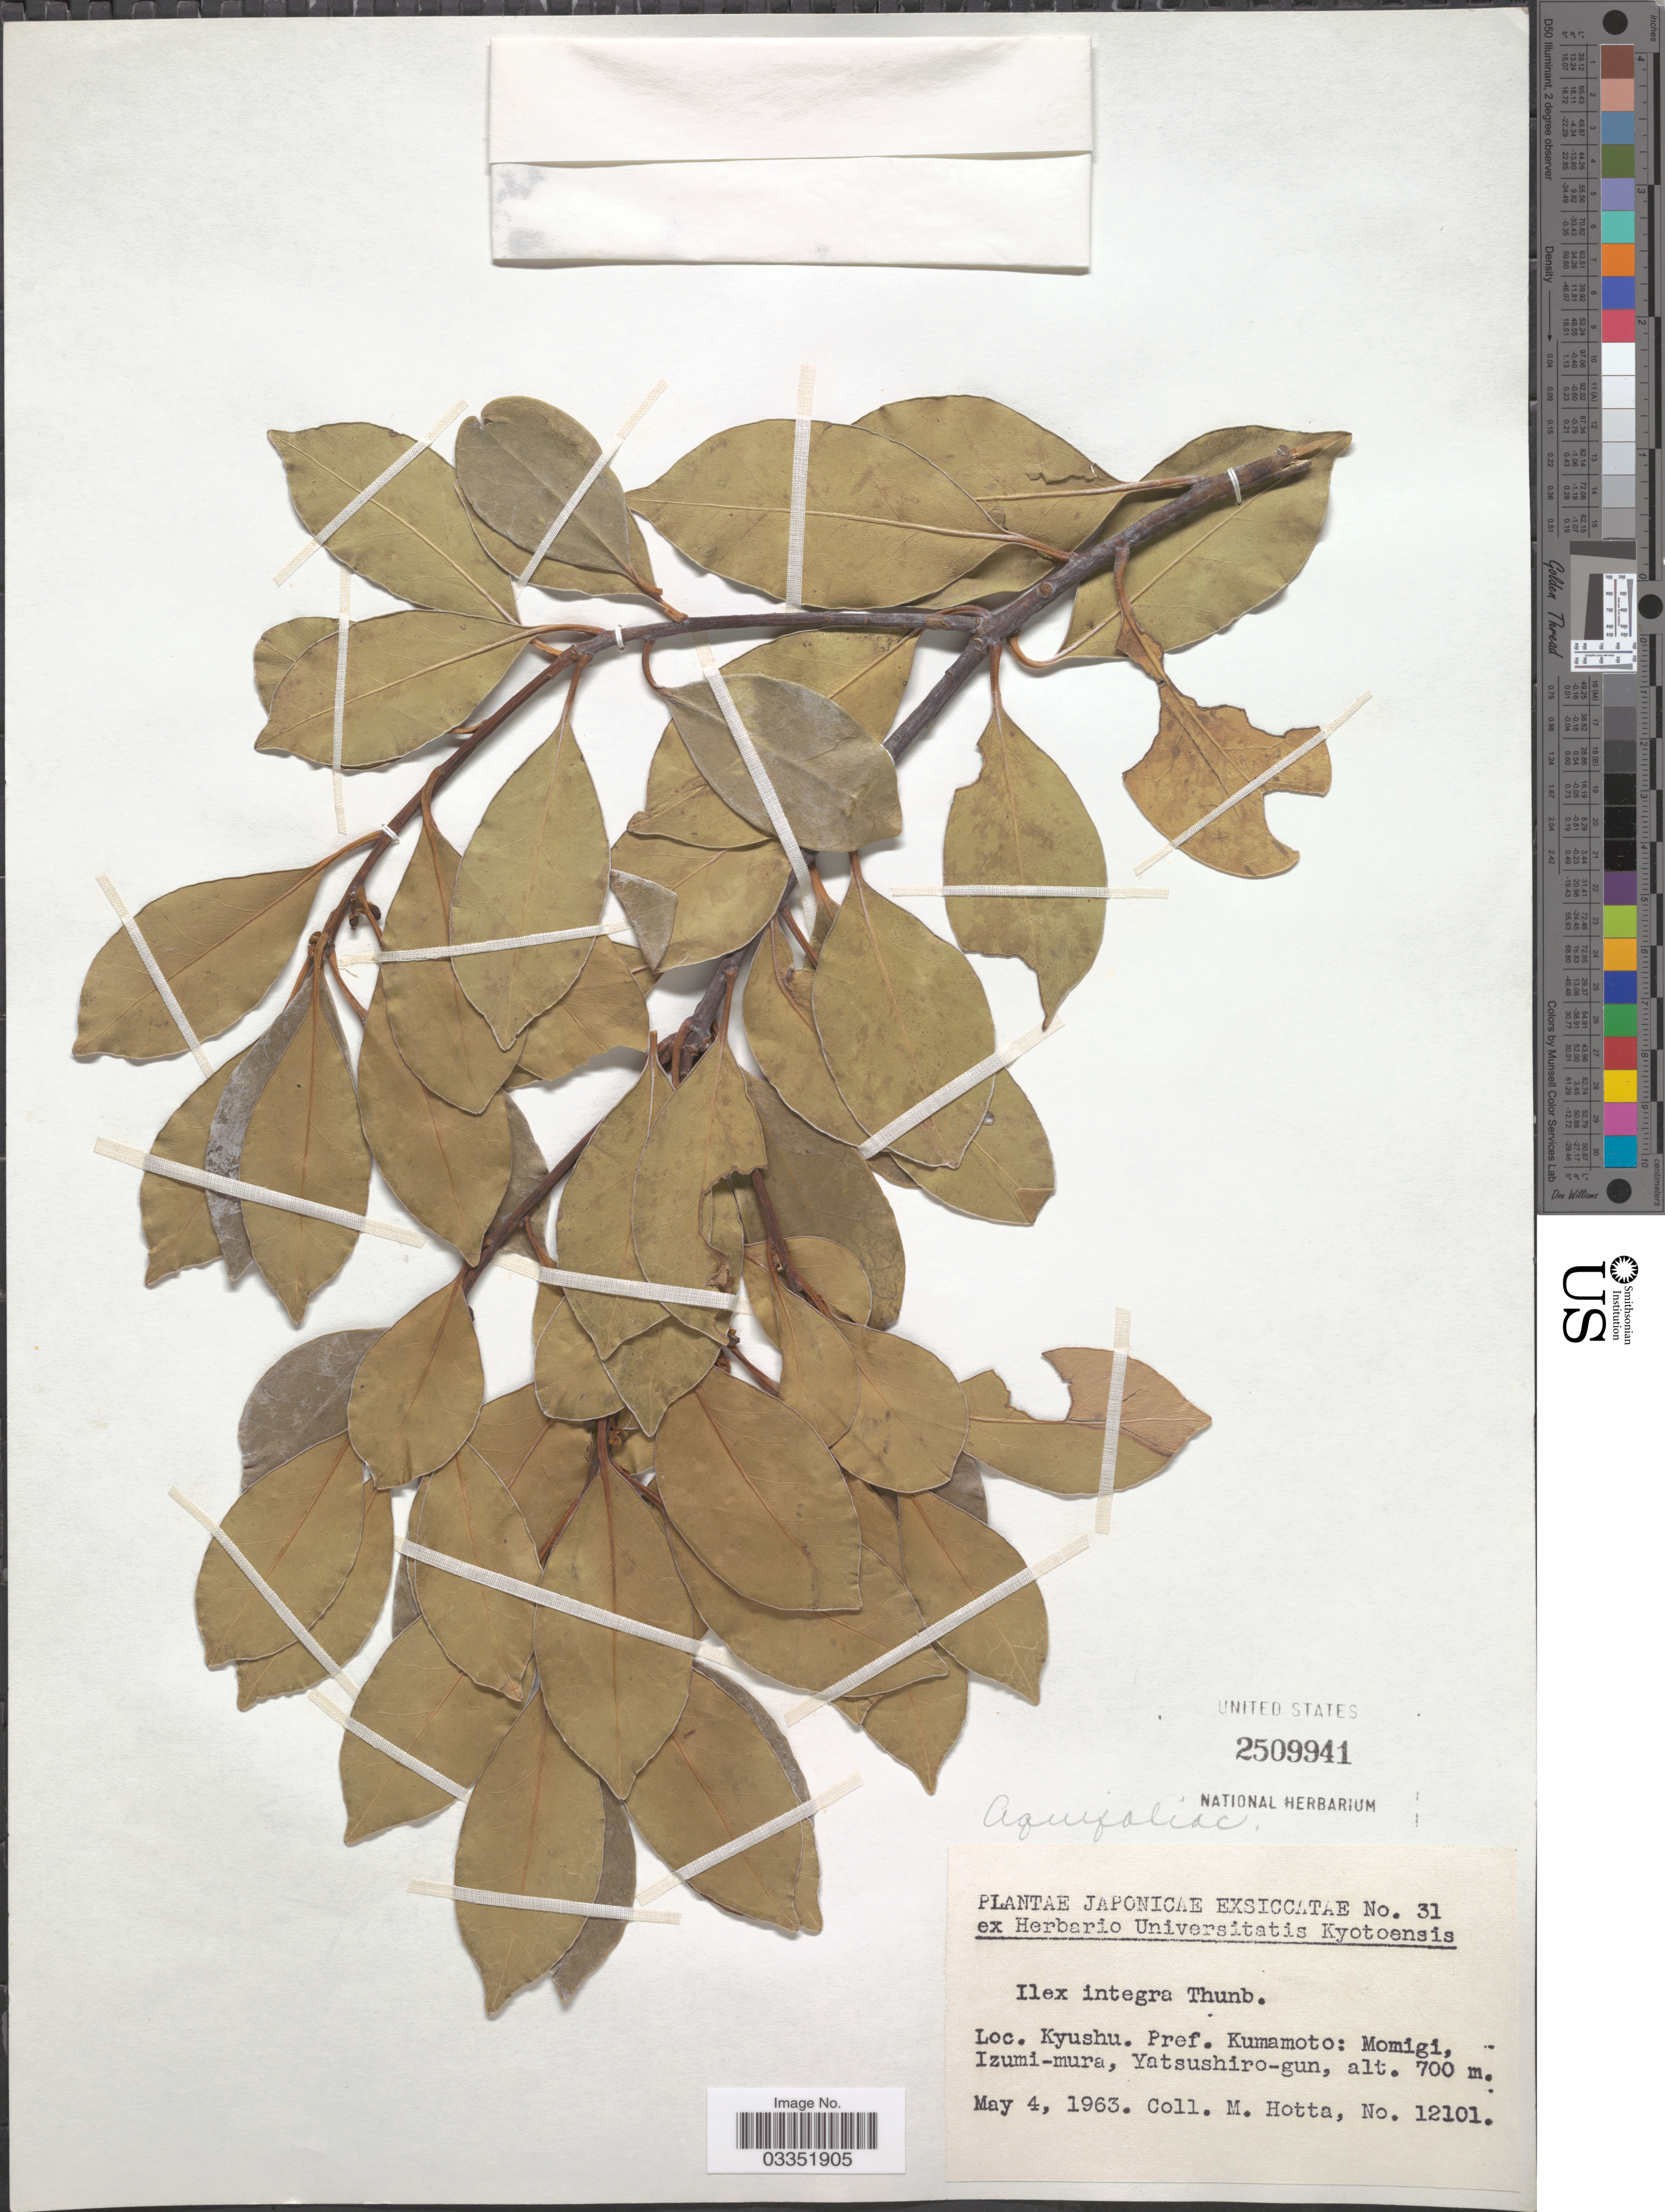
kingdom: Plantae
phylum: Tracheophyta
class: Magnoliopsida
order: Aquifoliales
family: Aquifoliaceae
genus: Ilex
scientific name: Ilex integra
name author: Thunb.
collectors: M. Hotta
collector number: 12101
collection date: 1963-05-04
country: Japan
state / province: Kumamoto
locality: Kyushu, Pref. Kumamoto: Momigi, Izumi-mura, Yatsushiro-gun.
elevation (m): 700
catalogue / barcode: US 2509941